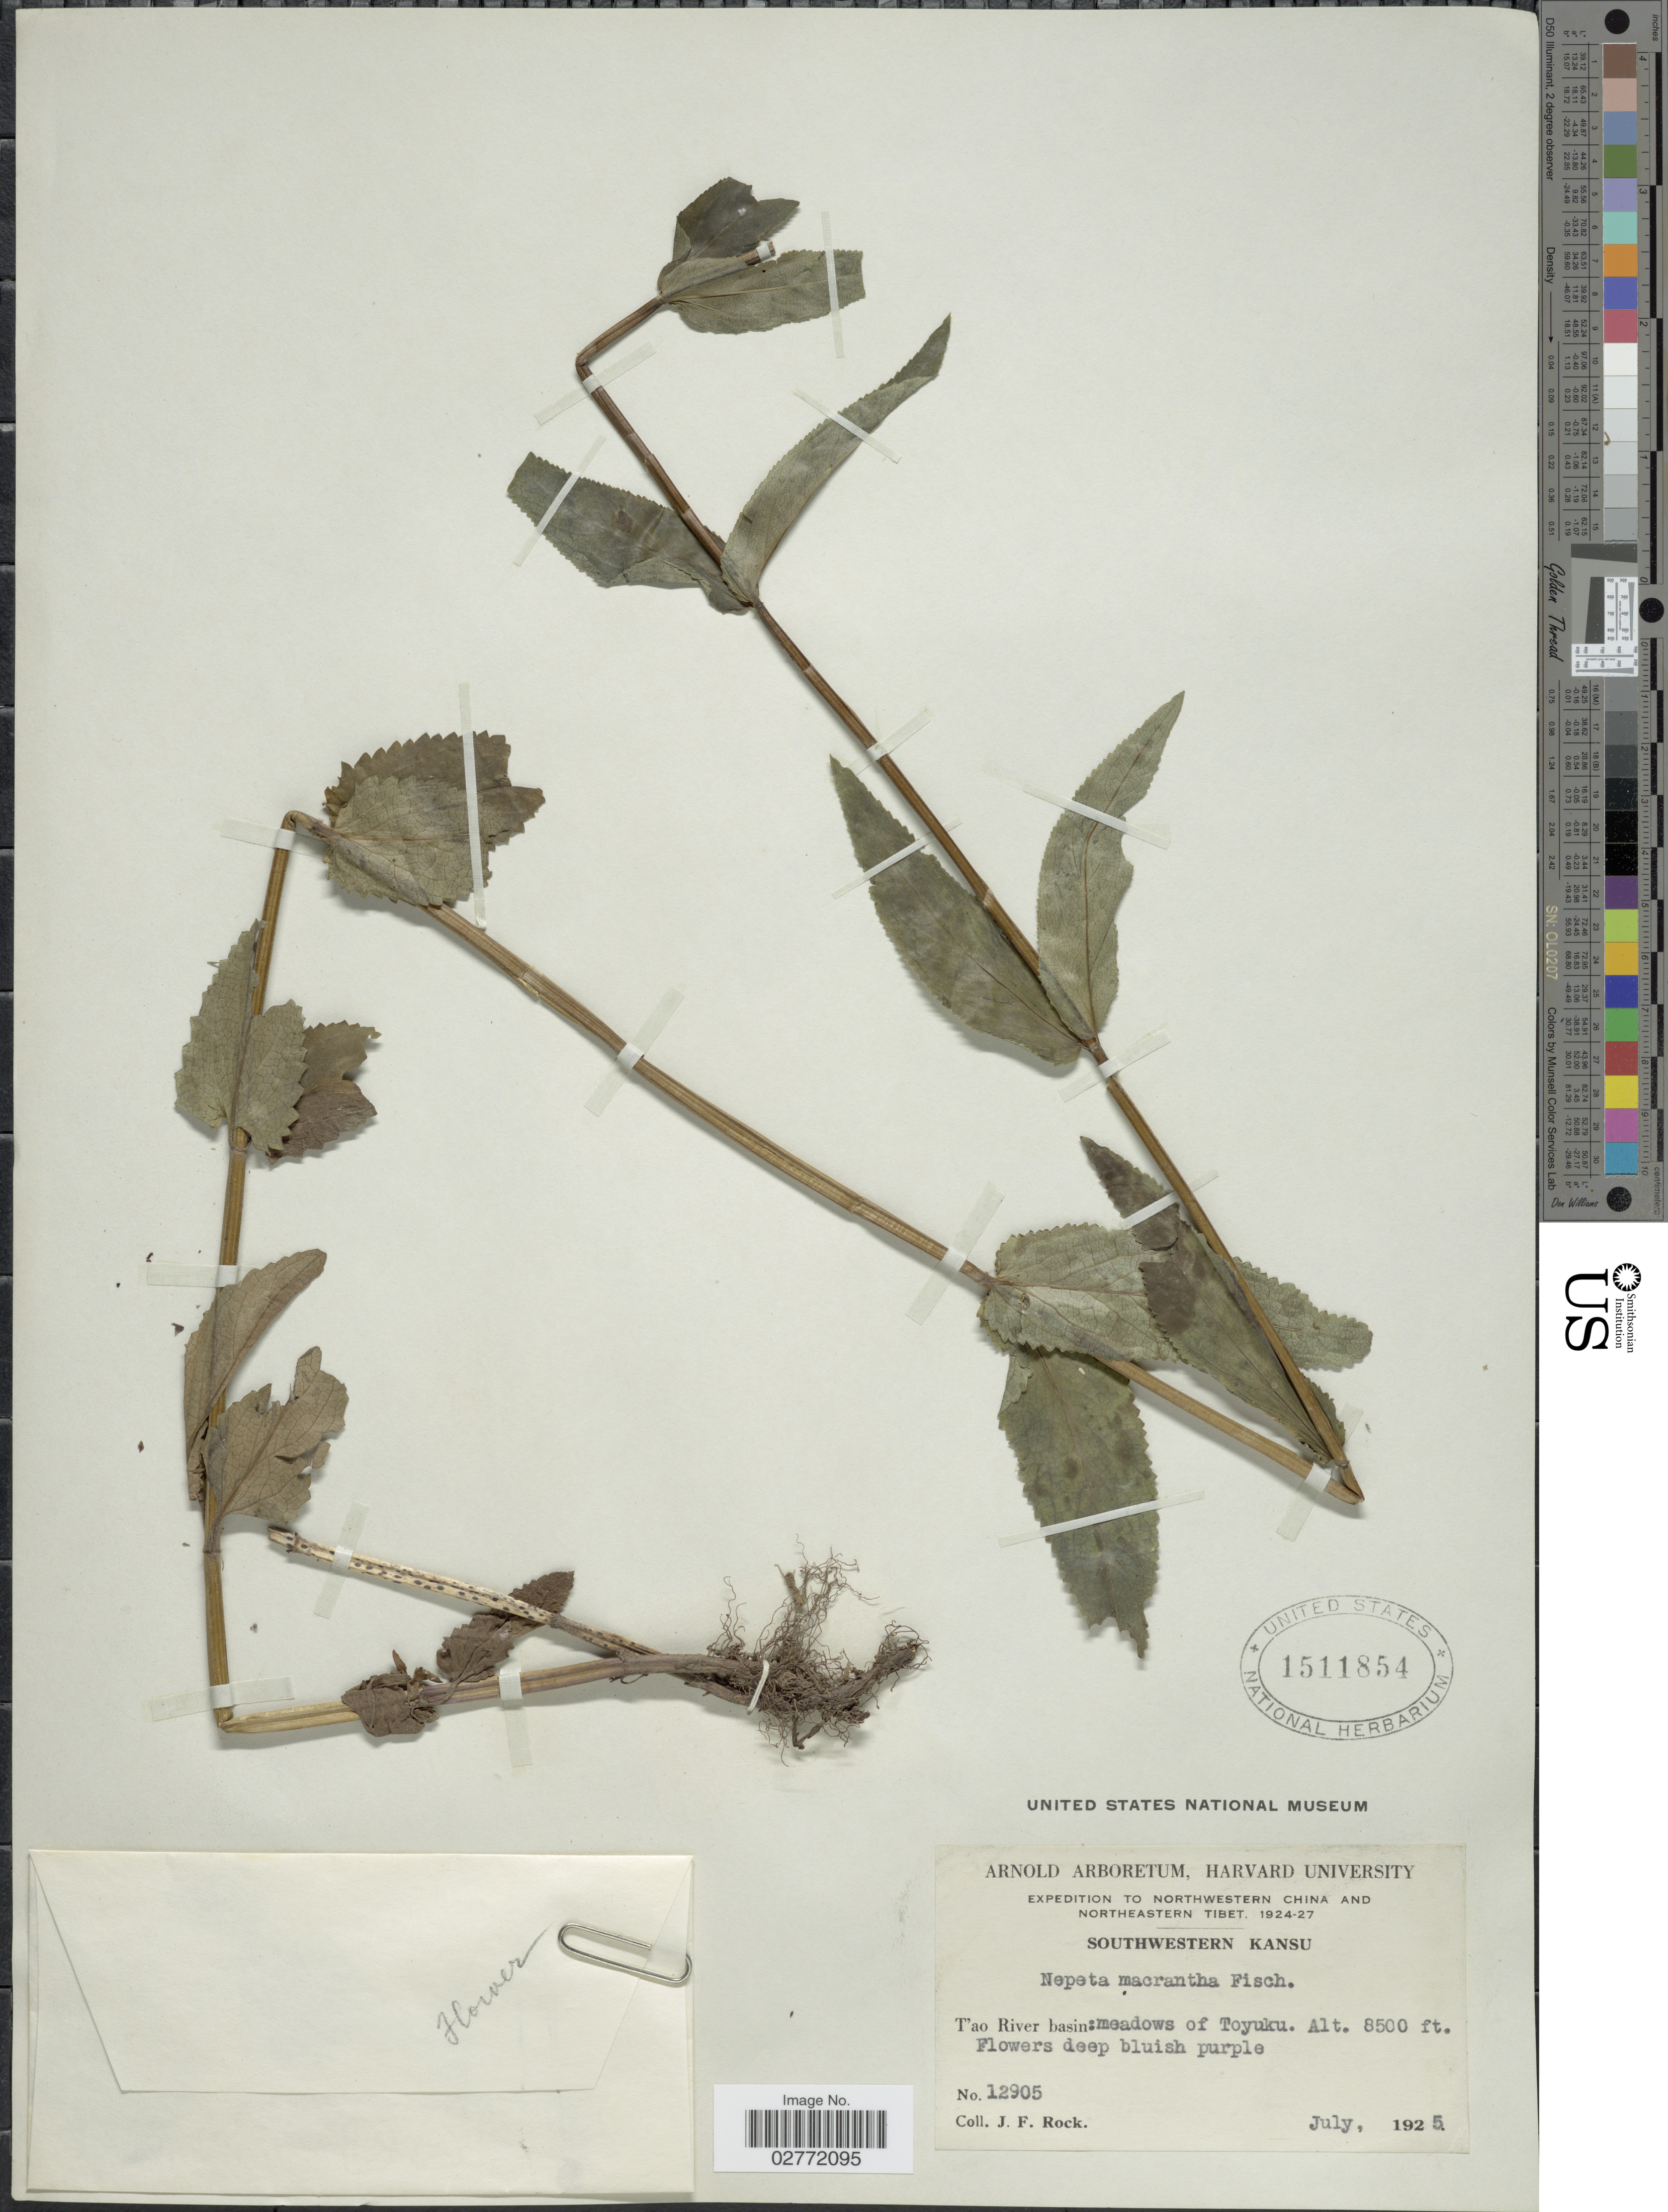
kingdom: Plantae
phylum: Tracheophyta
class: Magnoliopsida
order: Lamiales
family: Lamiaceae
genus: Nepeta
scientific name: Nepeta macrantha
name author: Fisch.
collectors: J. Rock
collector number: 12905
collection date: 1925-07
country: China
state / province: Gansu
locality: Northwestern China and northeastern Tibet. Southwestern Kansu, T'ao River basin, meadows of Toyuku.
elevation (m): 2591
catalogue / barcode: US 1511854